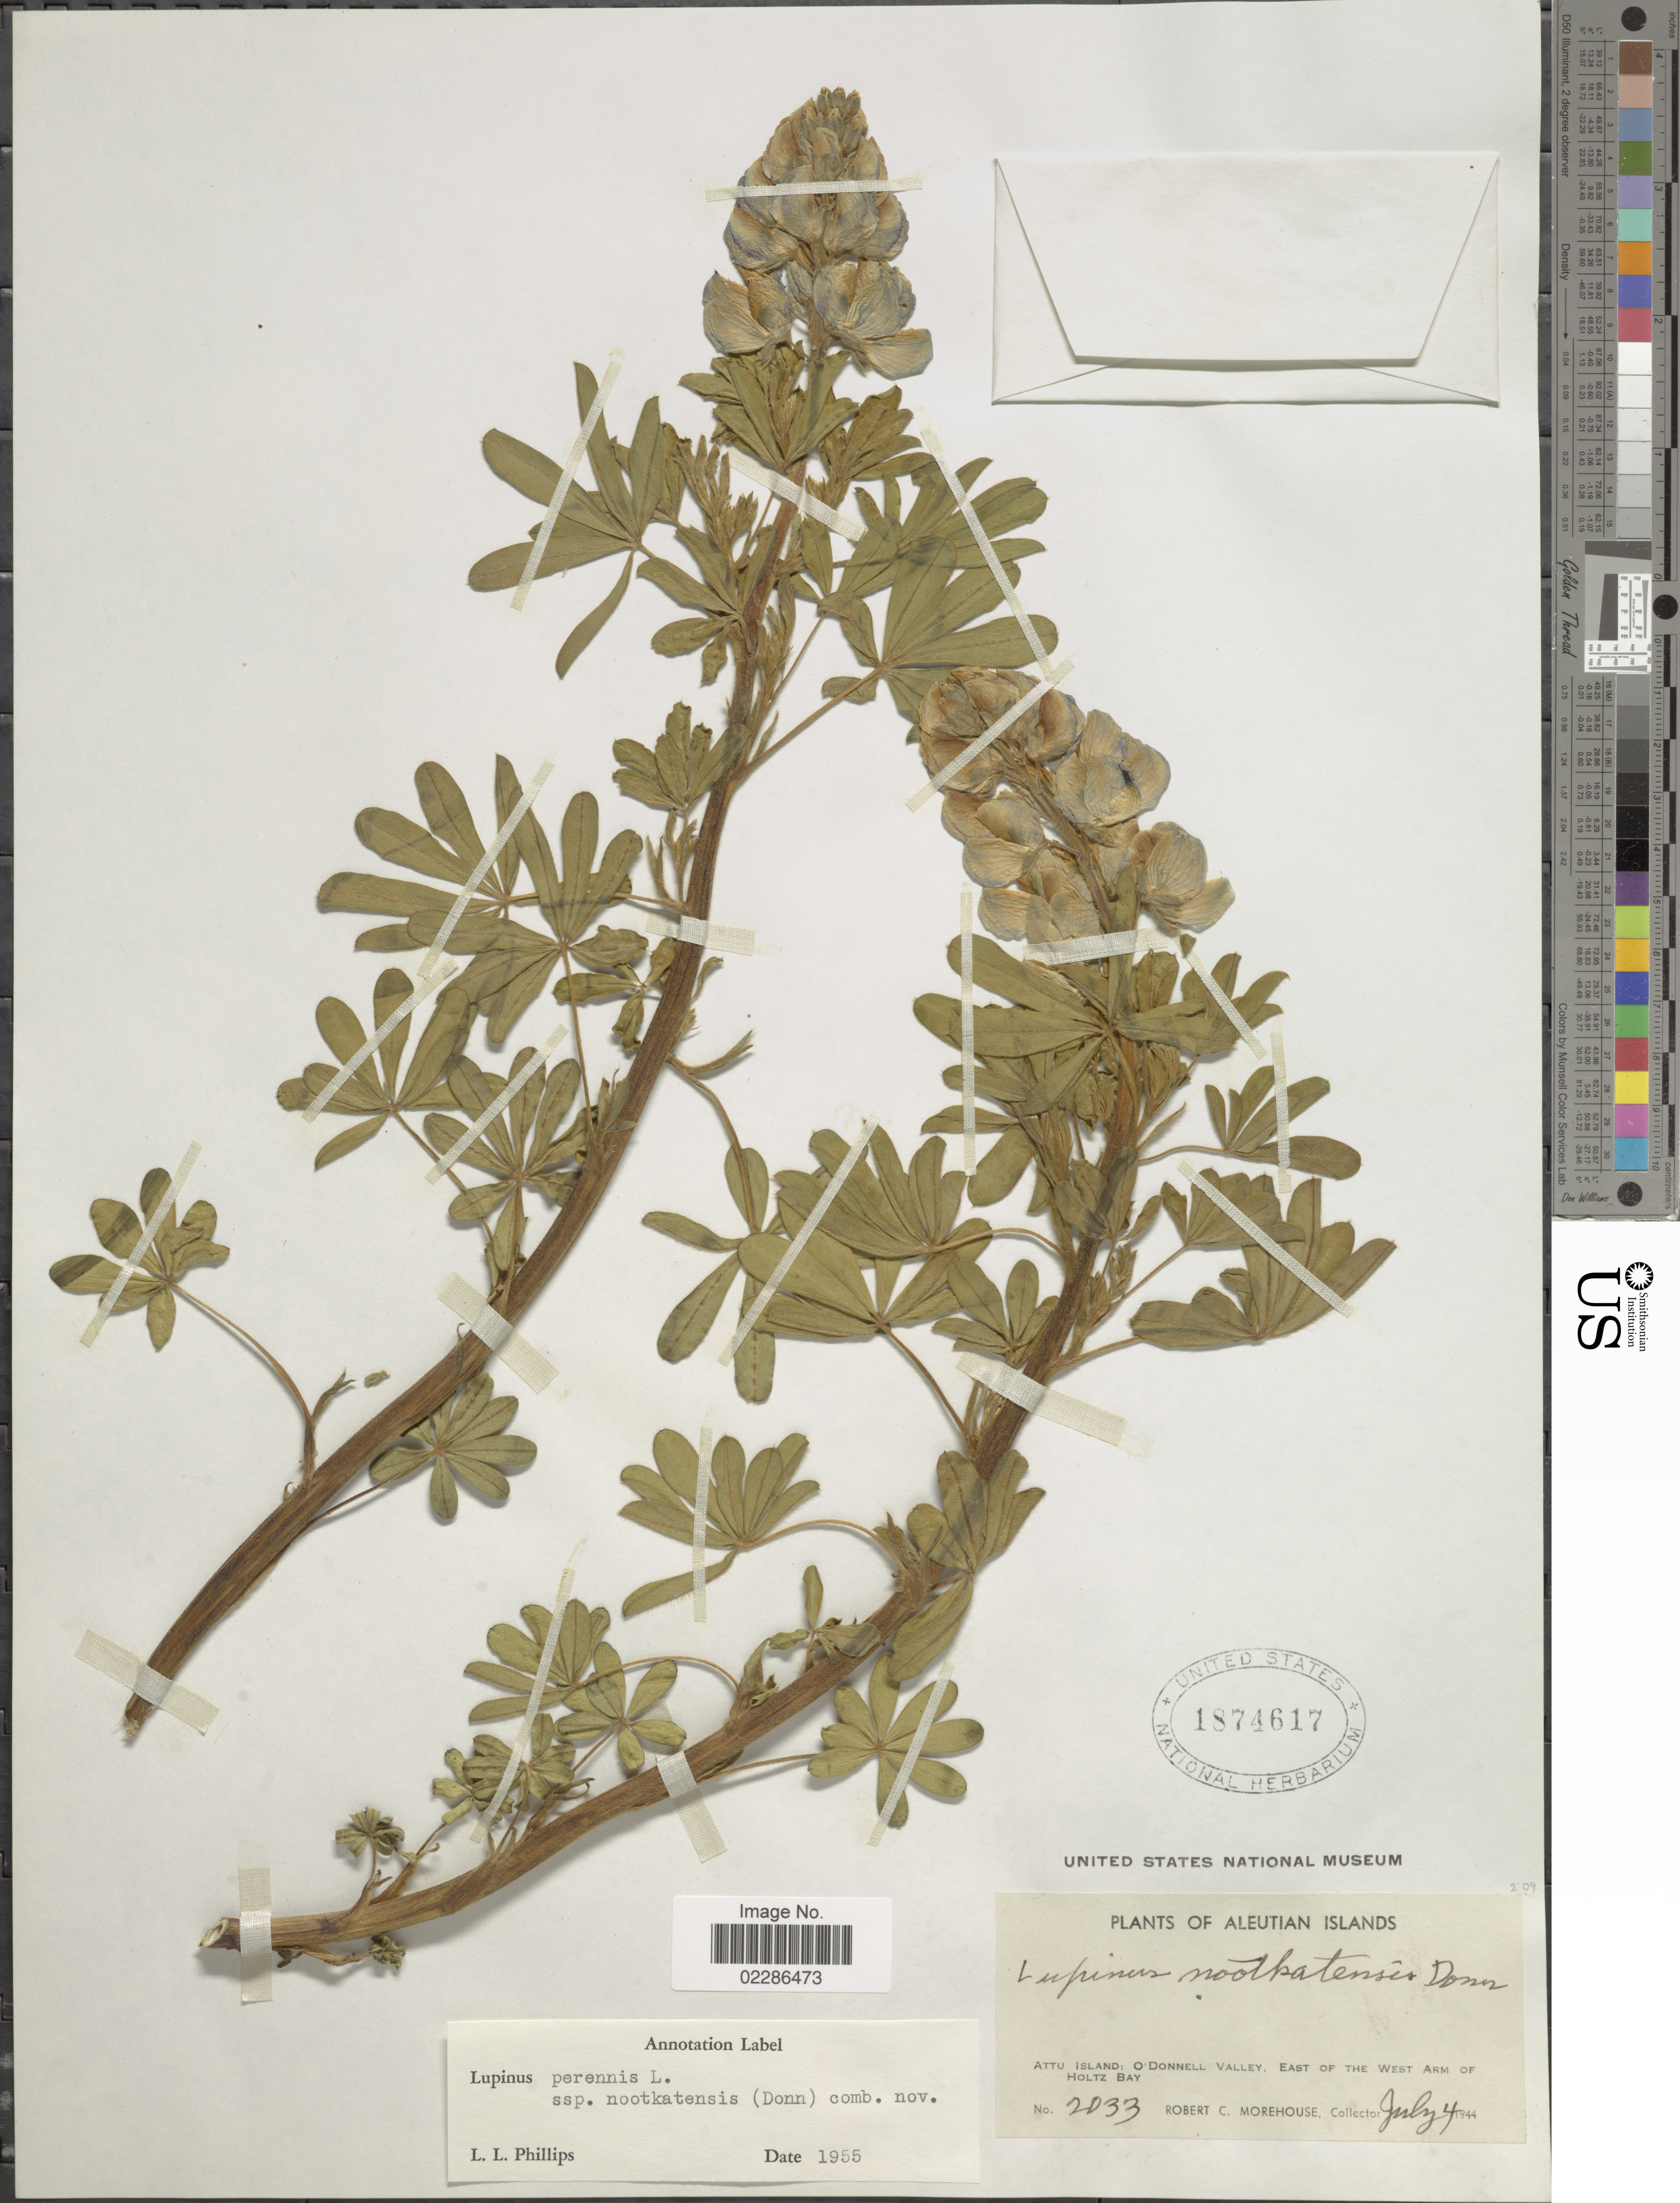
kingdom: Plantae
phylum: Tracheophyta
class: Magnoliopsida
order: Fabales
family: Fabaceae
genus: Lupinus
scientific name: Lupinus nootkatensis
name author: Donn ex Sims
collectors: R. Morehouse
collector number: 2033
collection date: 1944-07-04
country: United States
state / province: Alaska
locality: Aleutian Island, Attu Island: O'Donnell Valley, East of The West Arm of Holtz Bay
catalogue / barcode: US 1874617